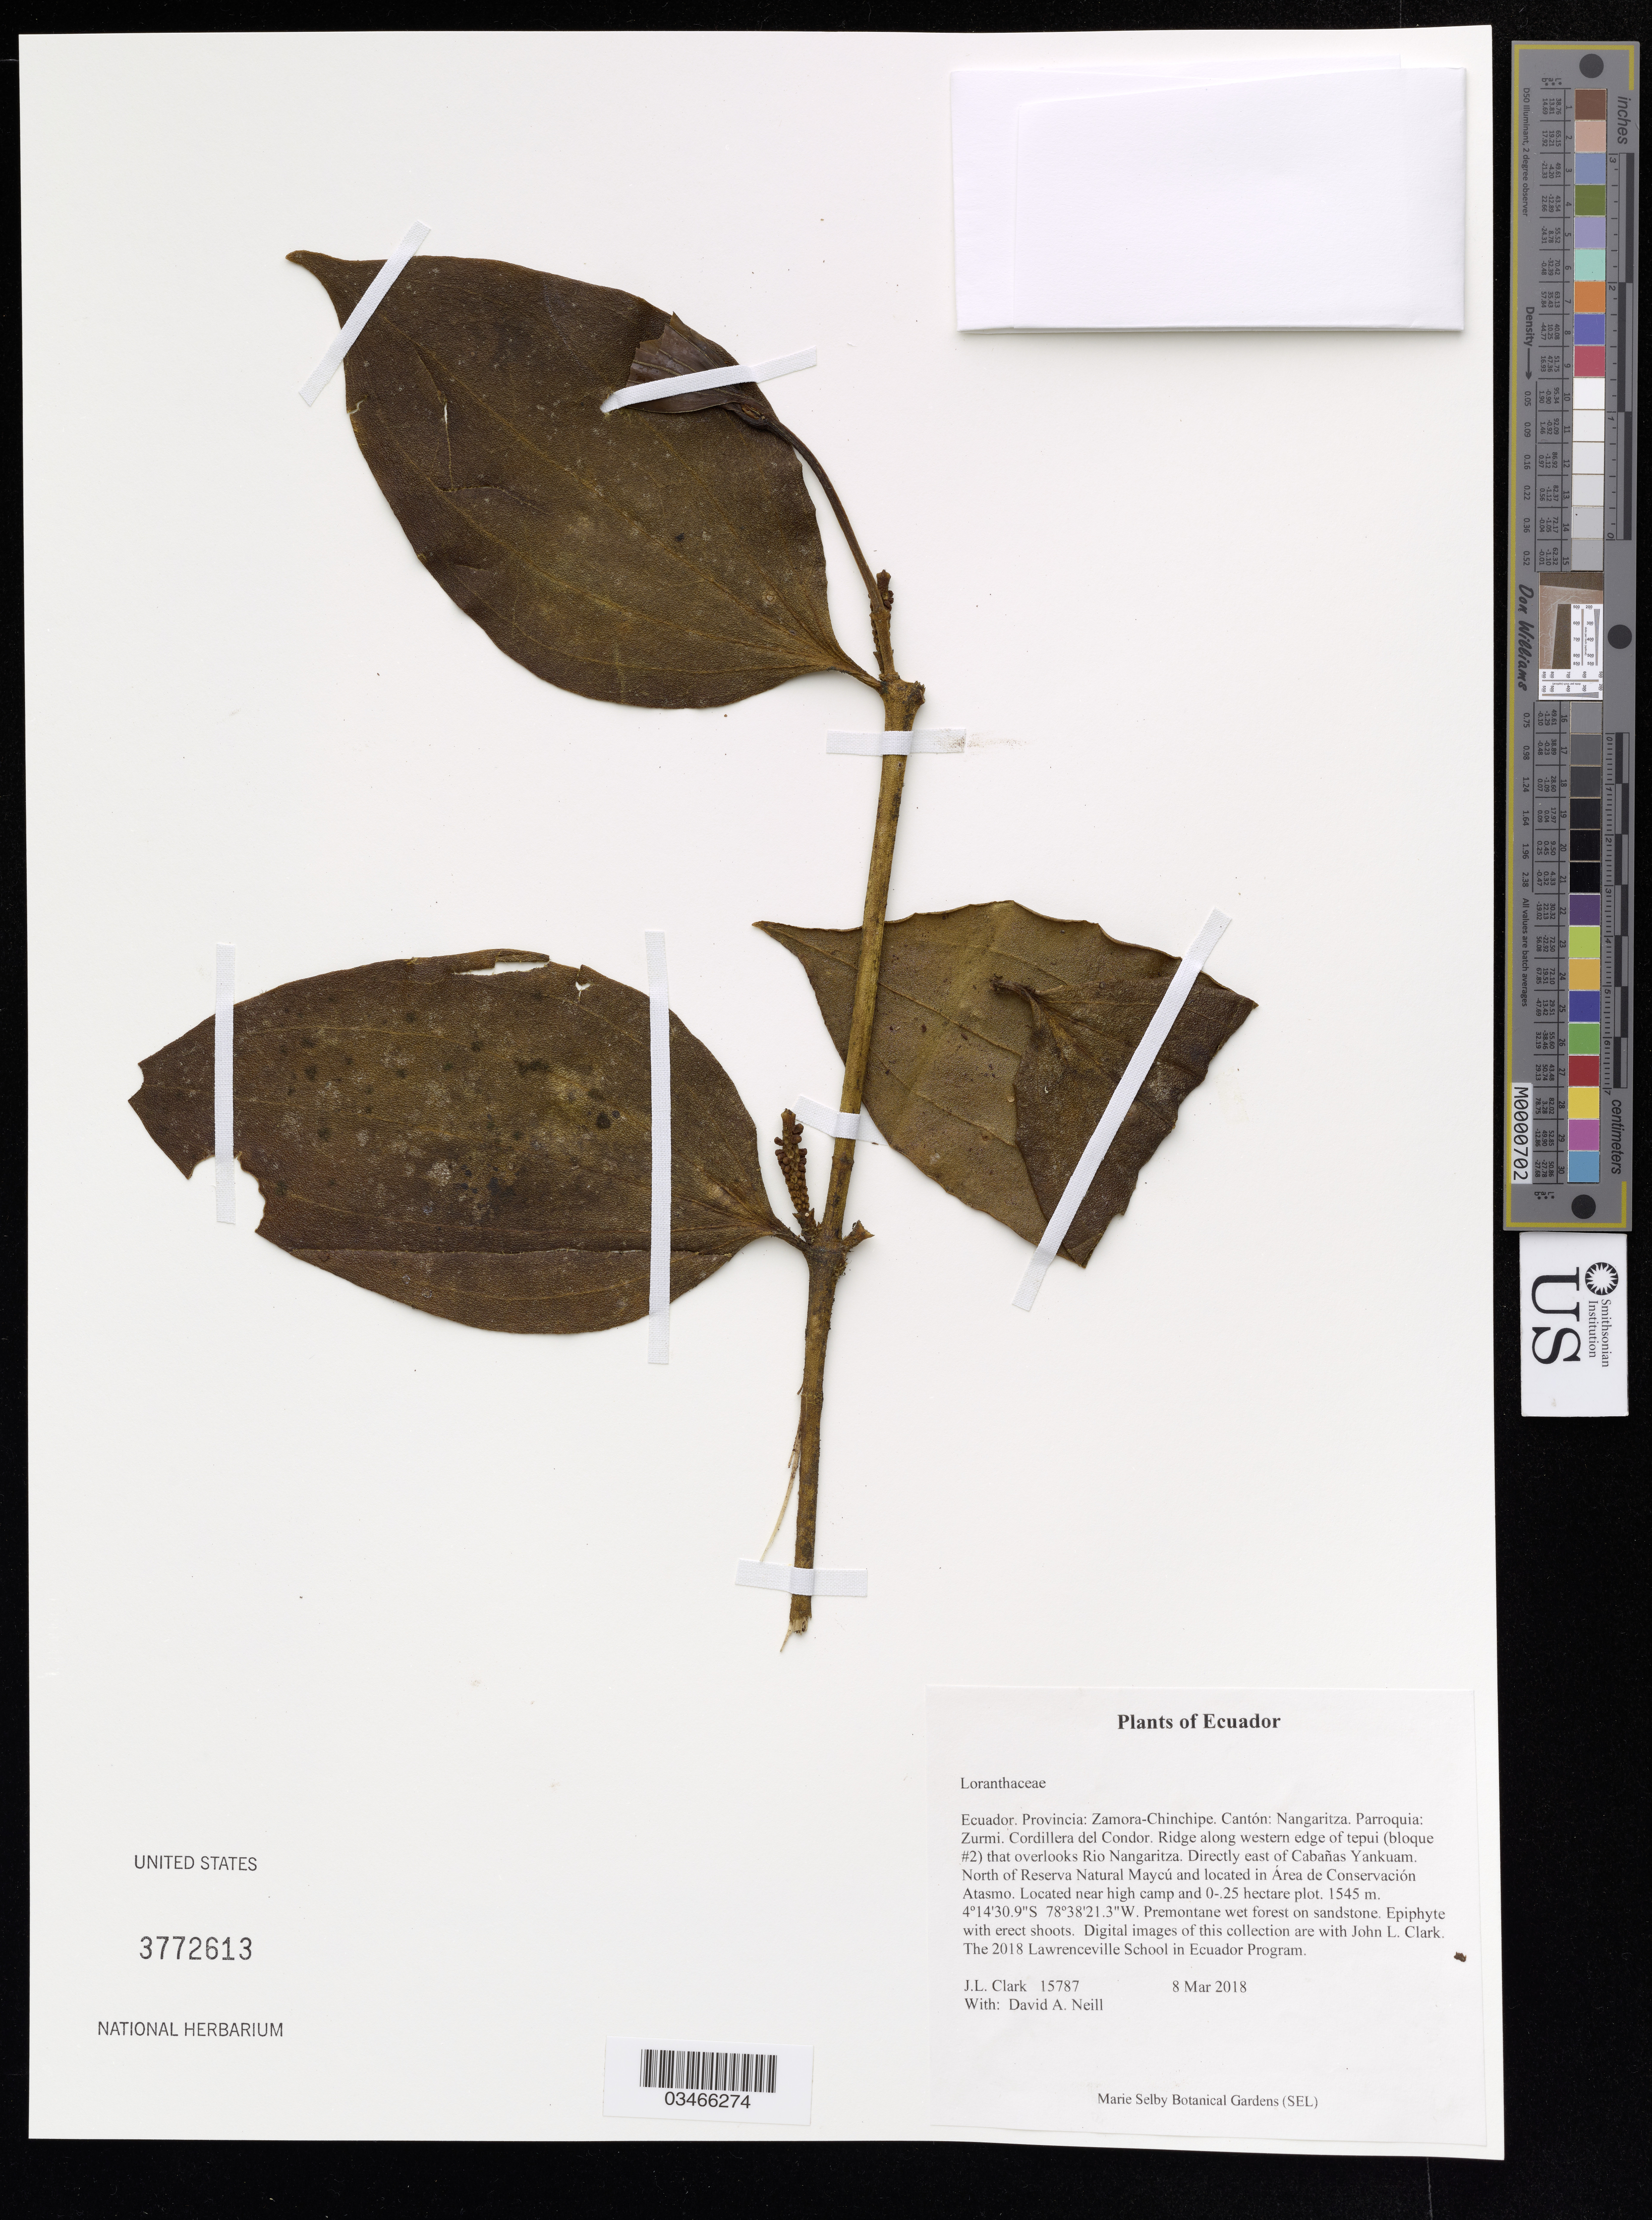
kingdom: Plantae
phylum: Tracheophyta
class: Magnoliopsida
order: Santalales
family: Loranthaceae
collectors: J. Clark & D. A. Neill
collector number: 15787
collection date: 2018-03-08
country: Ecuador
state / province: Zamora-Chinchipe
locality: Cantón: Nangaritza. Parroquia: Zurmi. Cordillera del Condor. Ridge along western edge of tepui (bloque #2) that overlooks Rio Nangaritza. Directly east of Cabañas Yankuam. North of Reserva Natural Maycú and located in Área de Conservación Atasmo. Located near high camp and 0-.25 hectare plot.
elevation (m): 1545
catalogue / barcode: US 3772613